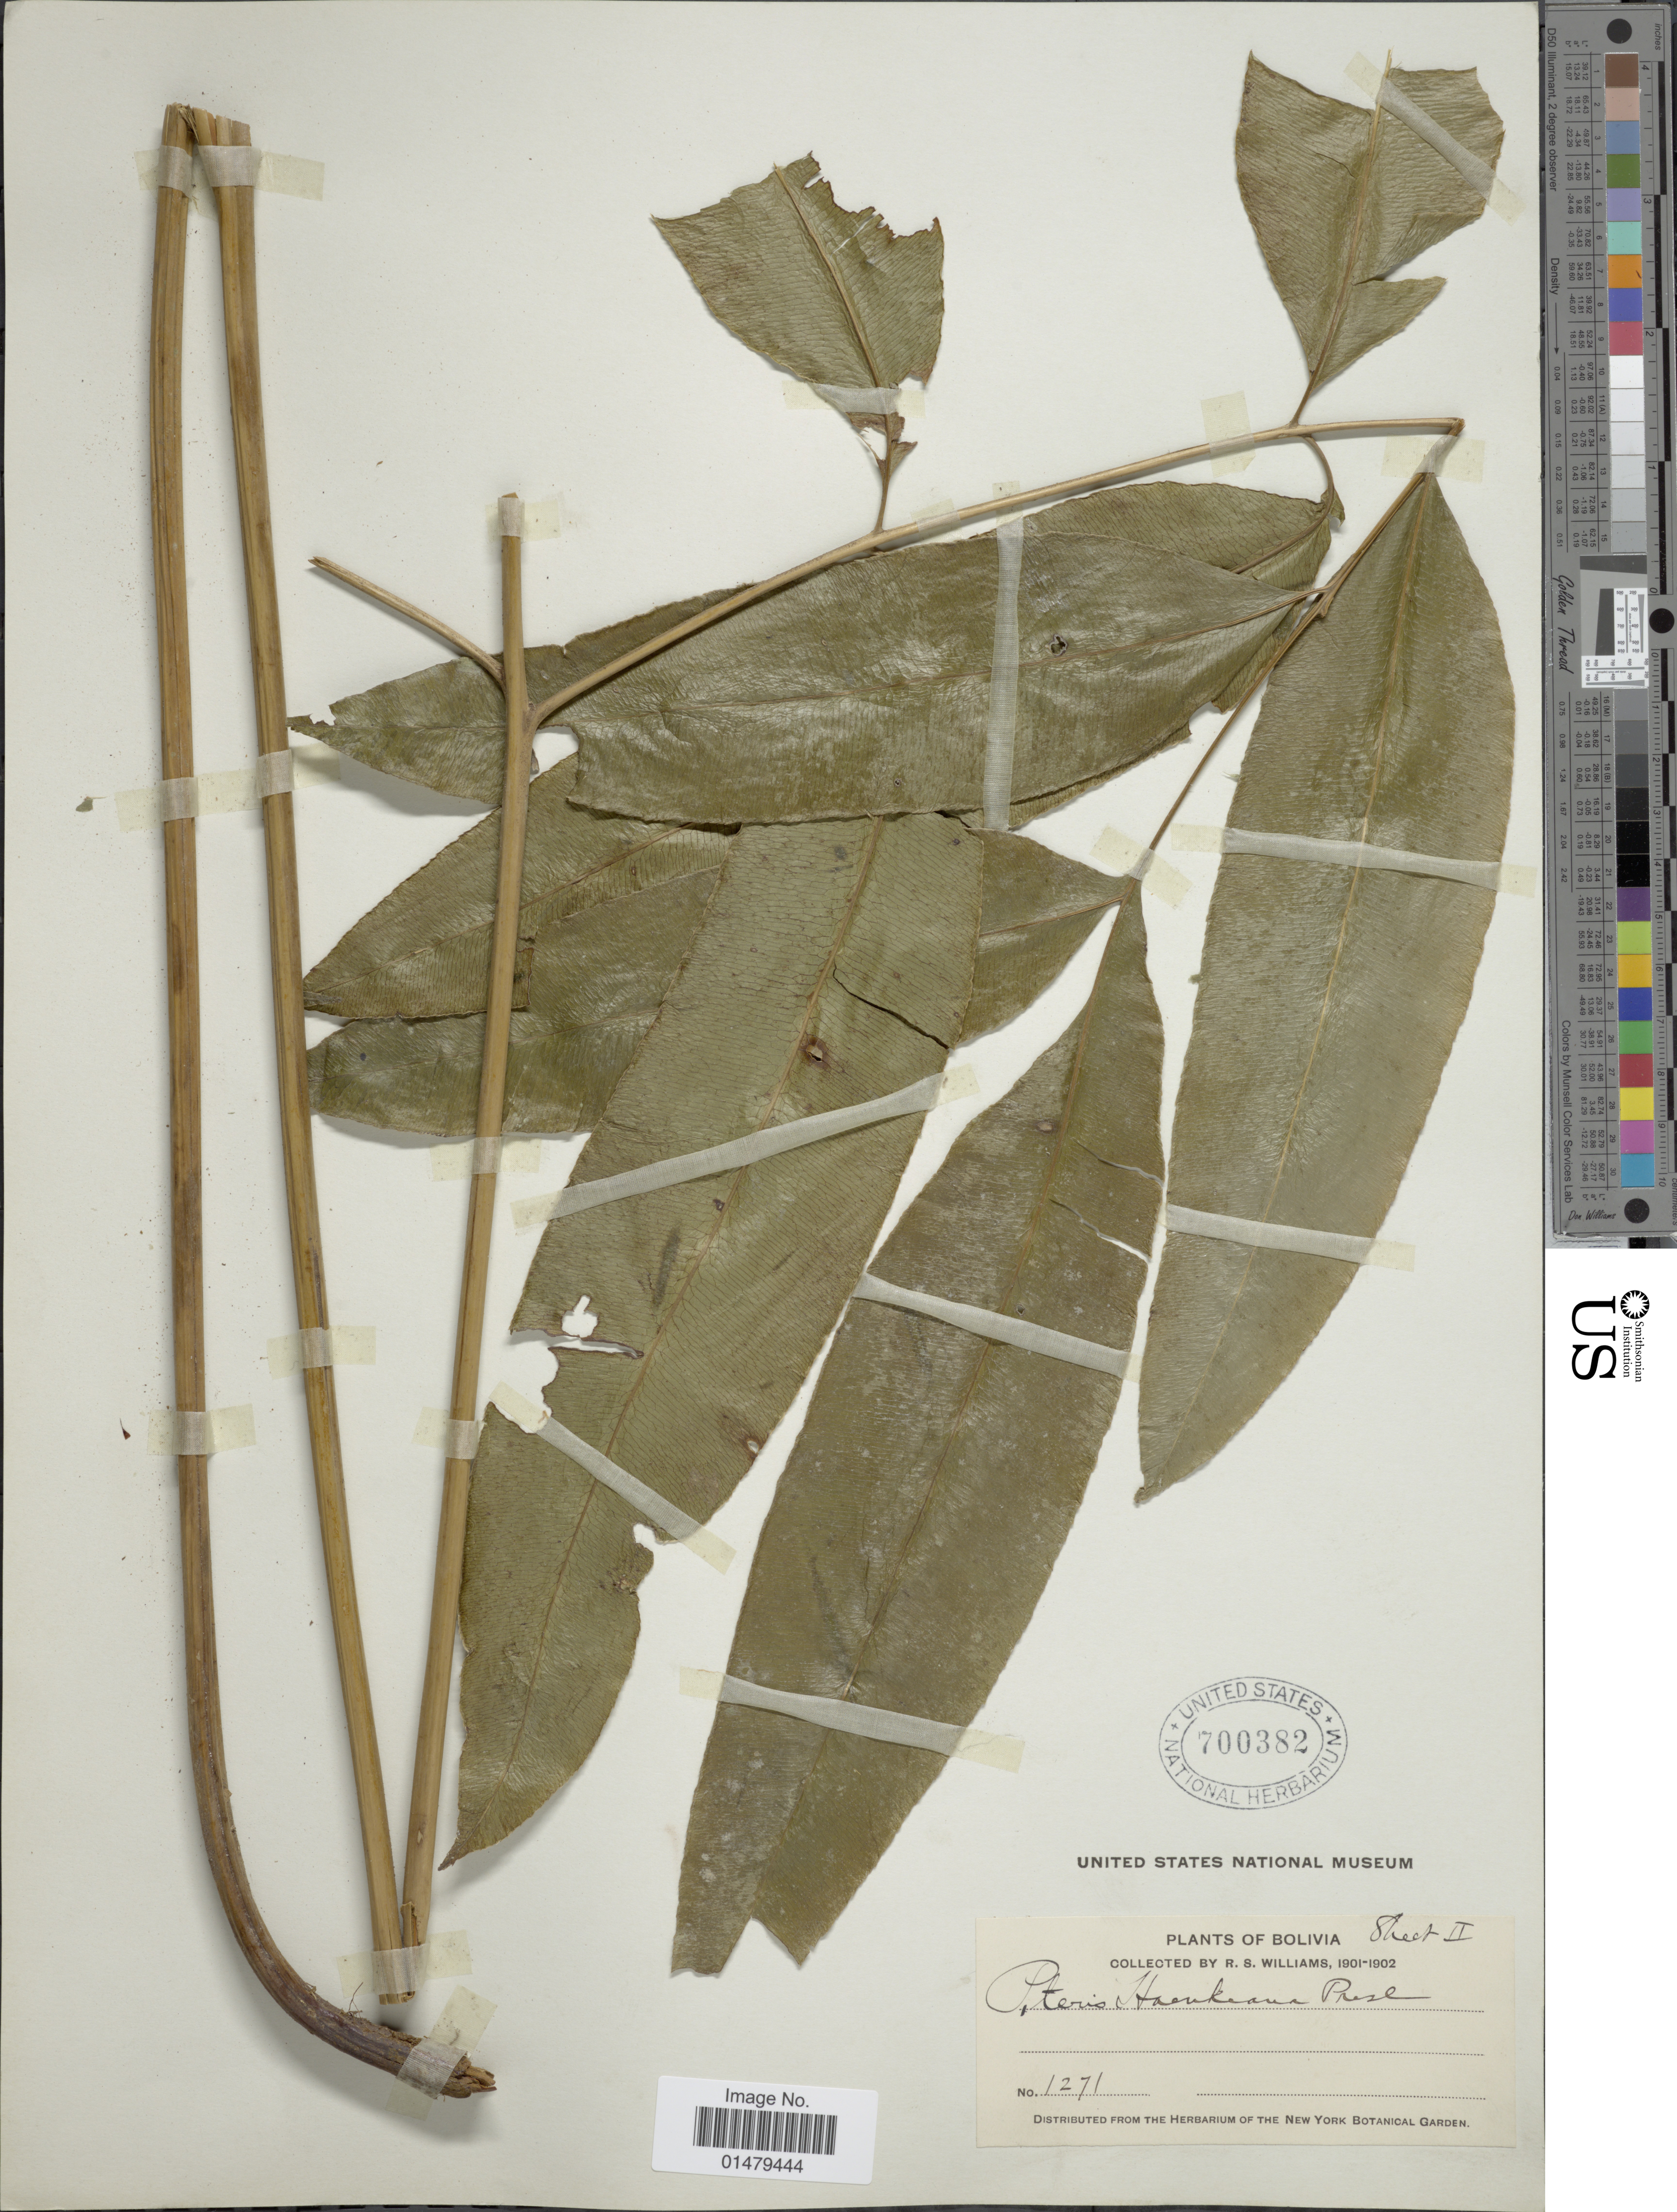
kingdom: Plantae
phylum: Tracheophyta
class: Polypodiopsida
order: Polypodiales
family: Pteridaceae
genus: Pteris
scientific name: Pteris haenkeana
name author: C. Presl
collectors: R. S. Williams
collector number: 1271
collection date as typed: Jan. 10, '02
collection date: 1902-01-10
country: Bolivia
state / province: La Paz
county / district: Iturralde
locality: Tumupasa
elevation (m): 549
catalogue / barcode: US 700382